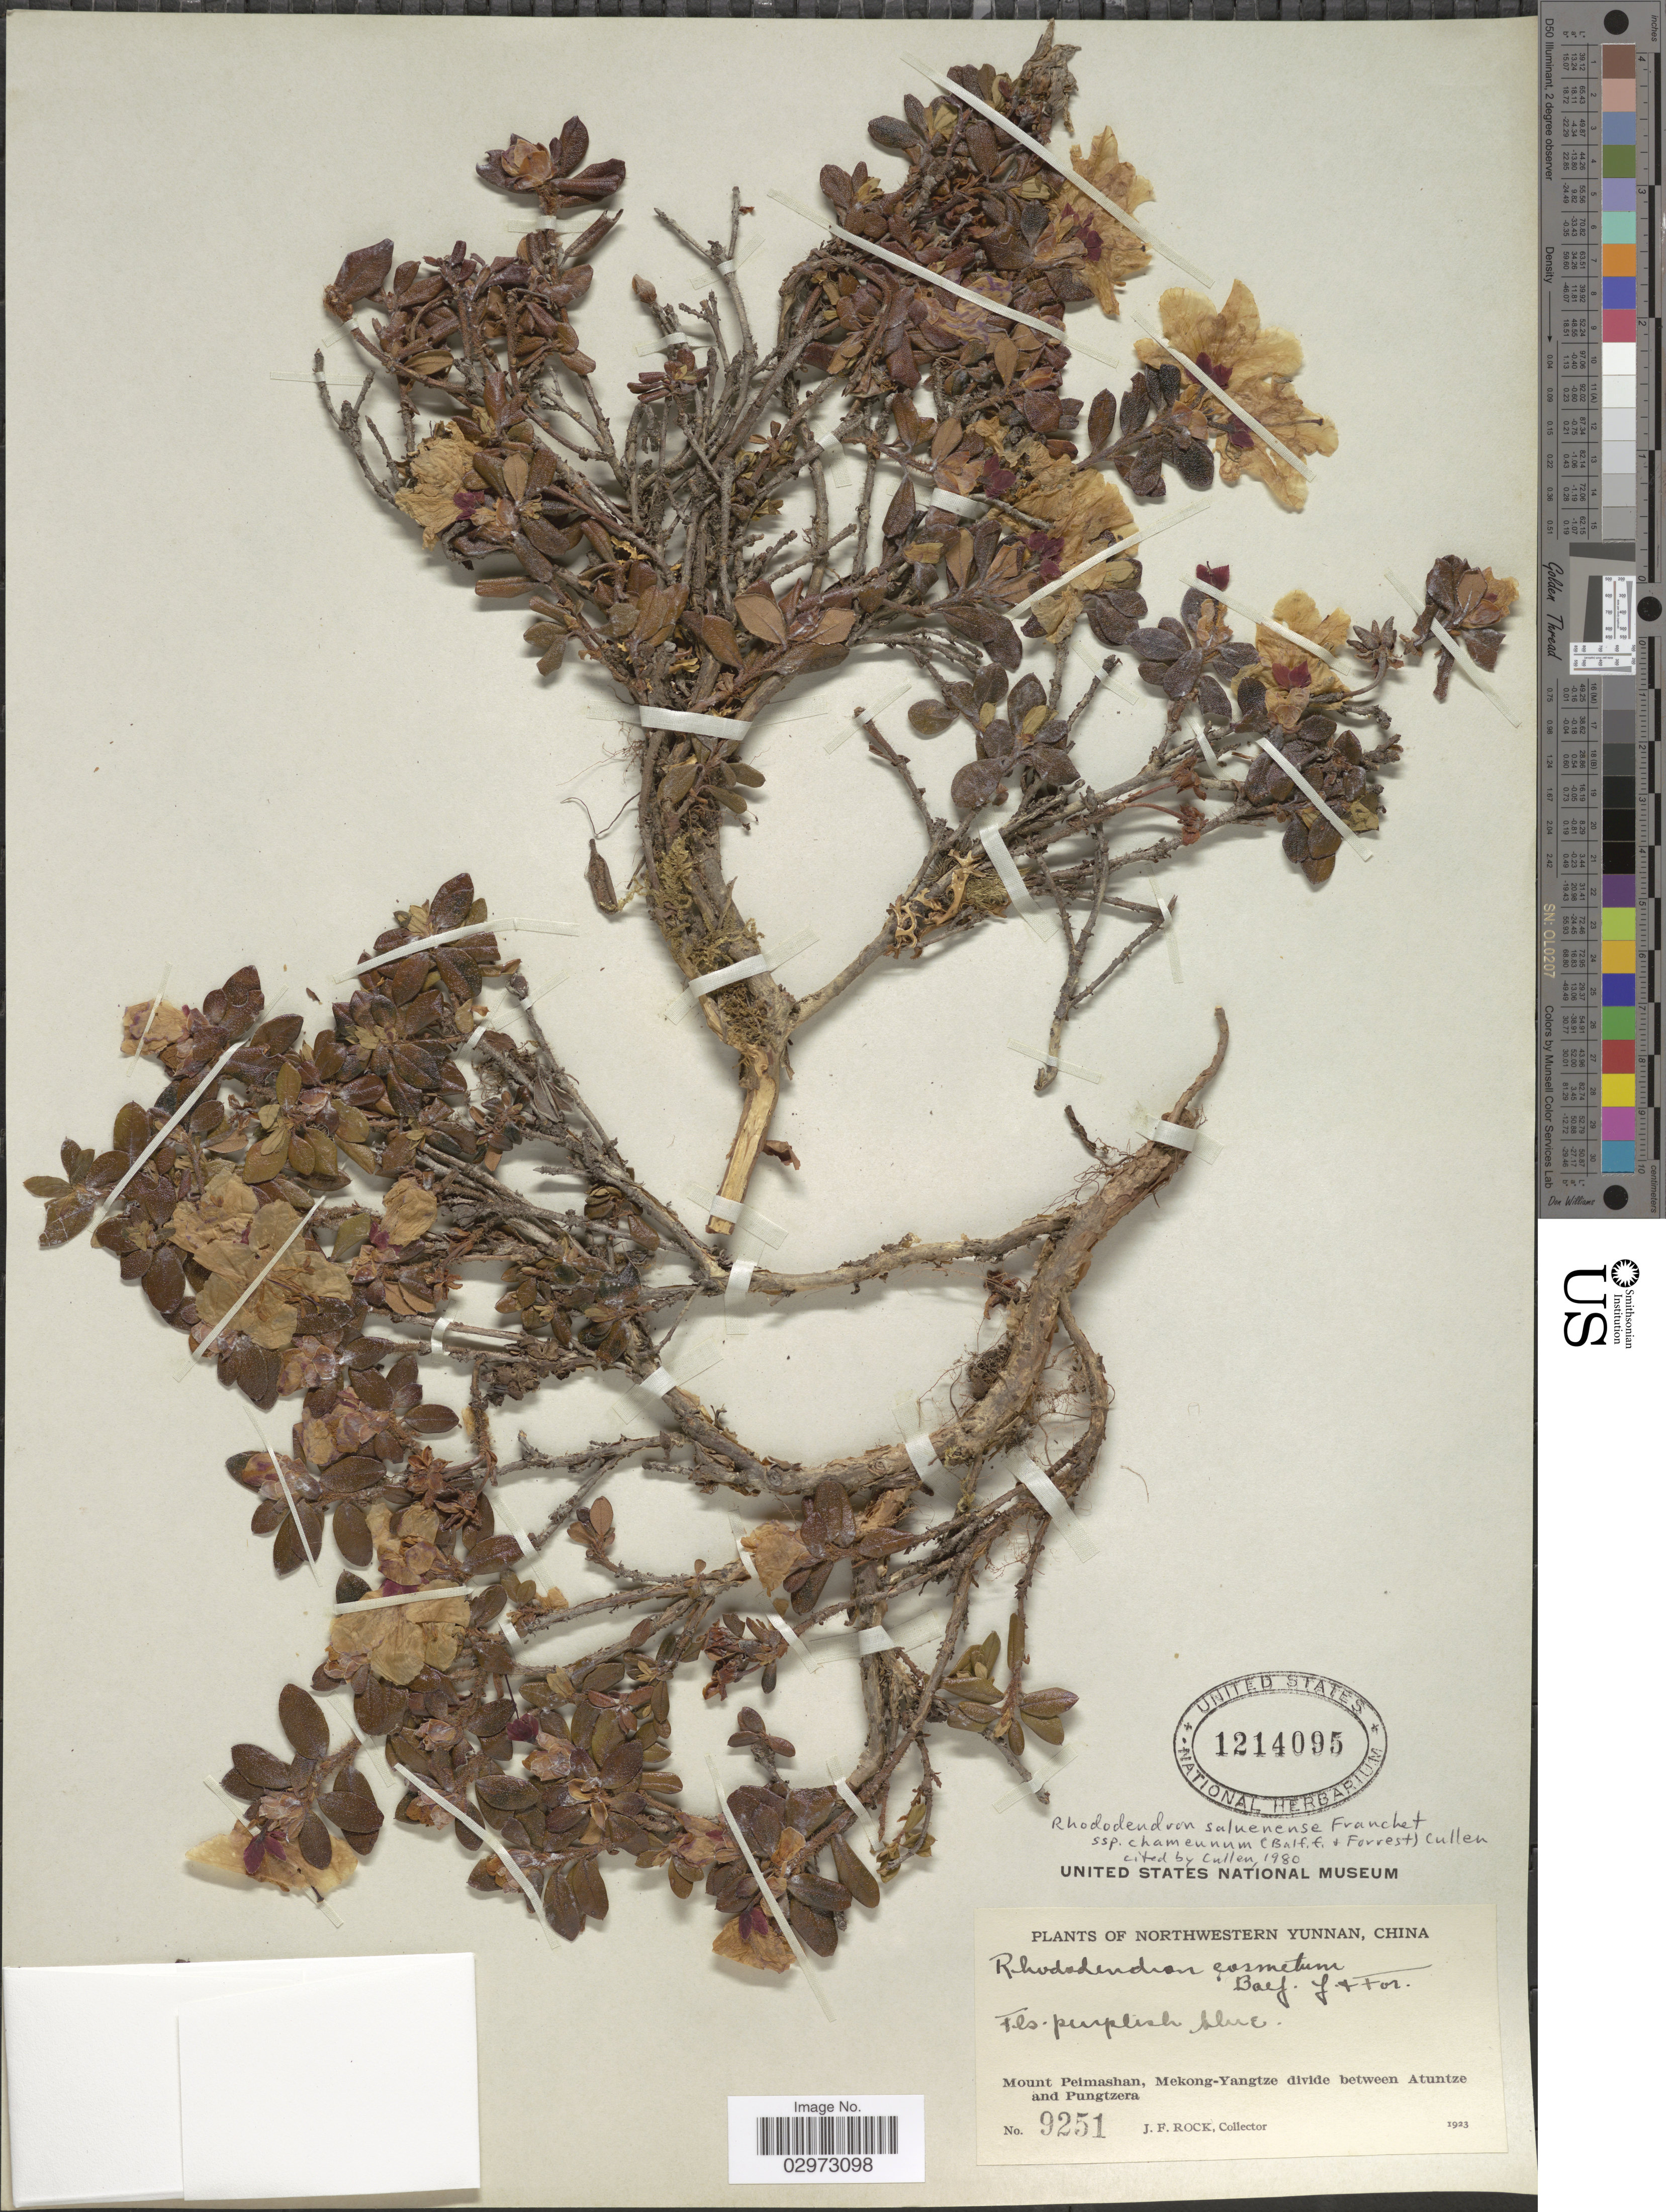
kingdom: Plantae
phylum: Tracheophyta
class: Magnoliopsida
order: Ericales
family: Ericaceae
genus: Rhododendron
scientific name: Rhododendron saluenense subsp. chameunum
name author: (Balf. f. & Forrest) Cullen in Cullen & D.F.Chamb.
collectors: J. Rock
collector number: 9251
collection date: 1923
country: China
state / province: Yunnan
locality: Northwestern Yunnan. Mount Peimashan, Mekong-Yangtze divide between Atuntze and Pungtzera.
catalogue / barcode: US 1214095